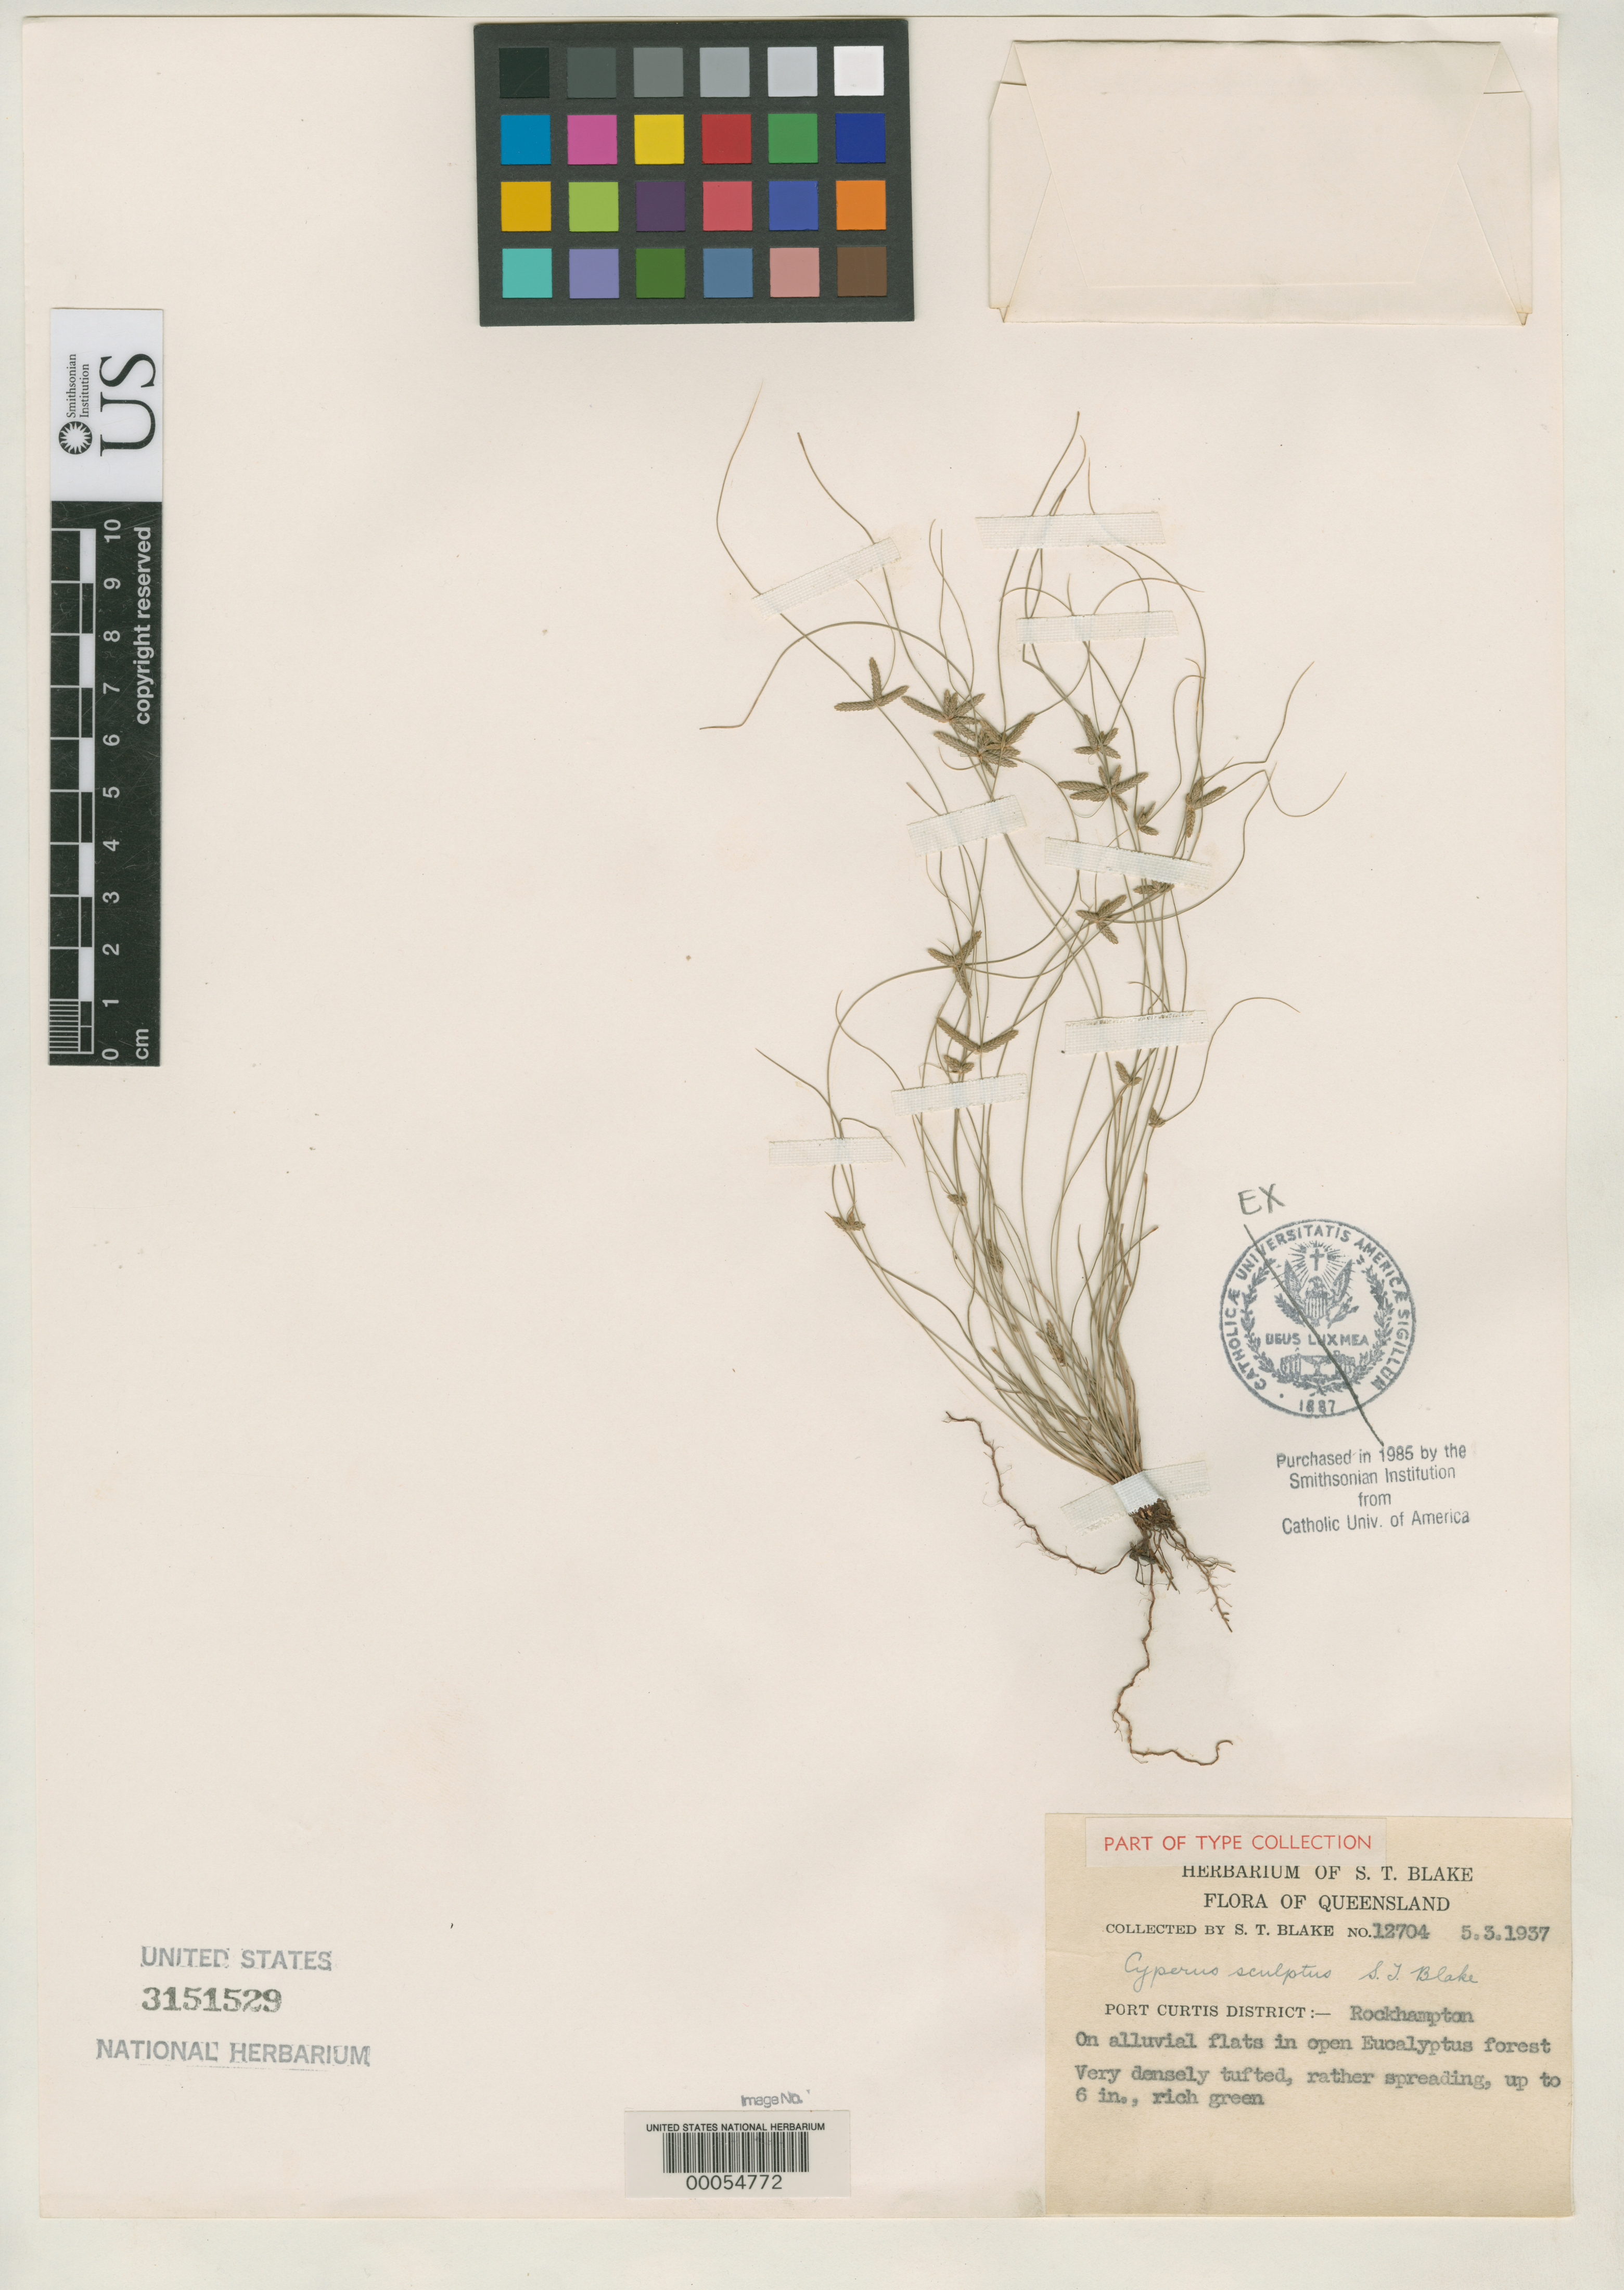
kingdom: Plantae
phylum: Tracheophyta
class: Liliopsida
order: Poales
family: Cyperaceae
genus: Cyperus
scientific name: Cyperus sculptus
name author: S.T. Blake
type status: Isotype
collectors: S. T. Blake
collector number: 12704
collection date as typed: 05 Mar 1937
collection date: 1937-03-05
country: Australia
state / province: Queensland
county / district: Port Curtis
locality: Rockhampton, alluvial flats in open eucalyptus forest.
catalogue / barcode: US 3151529